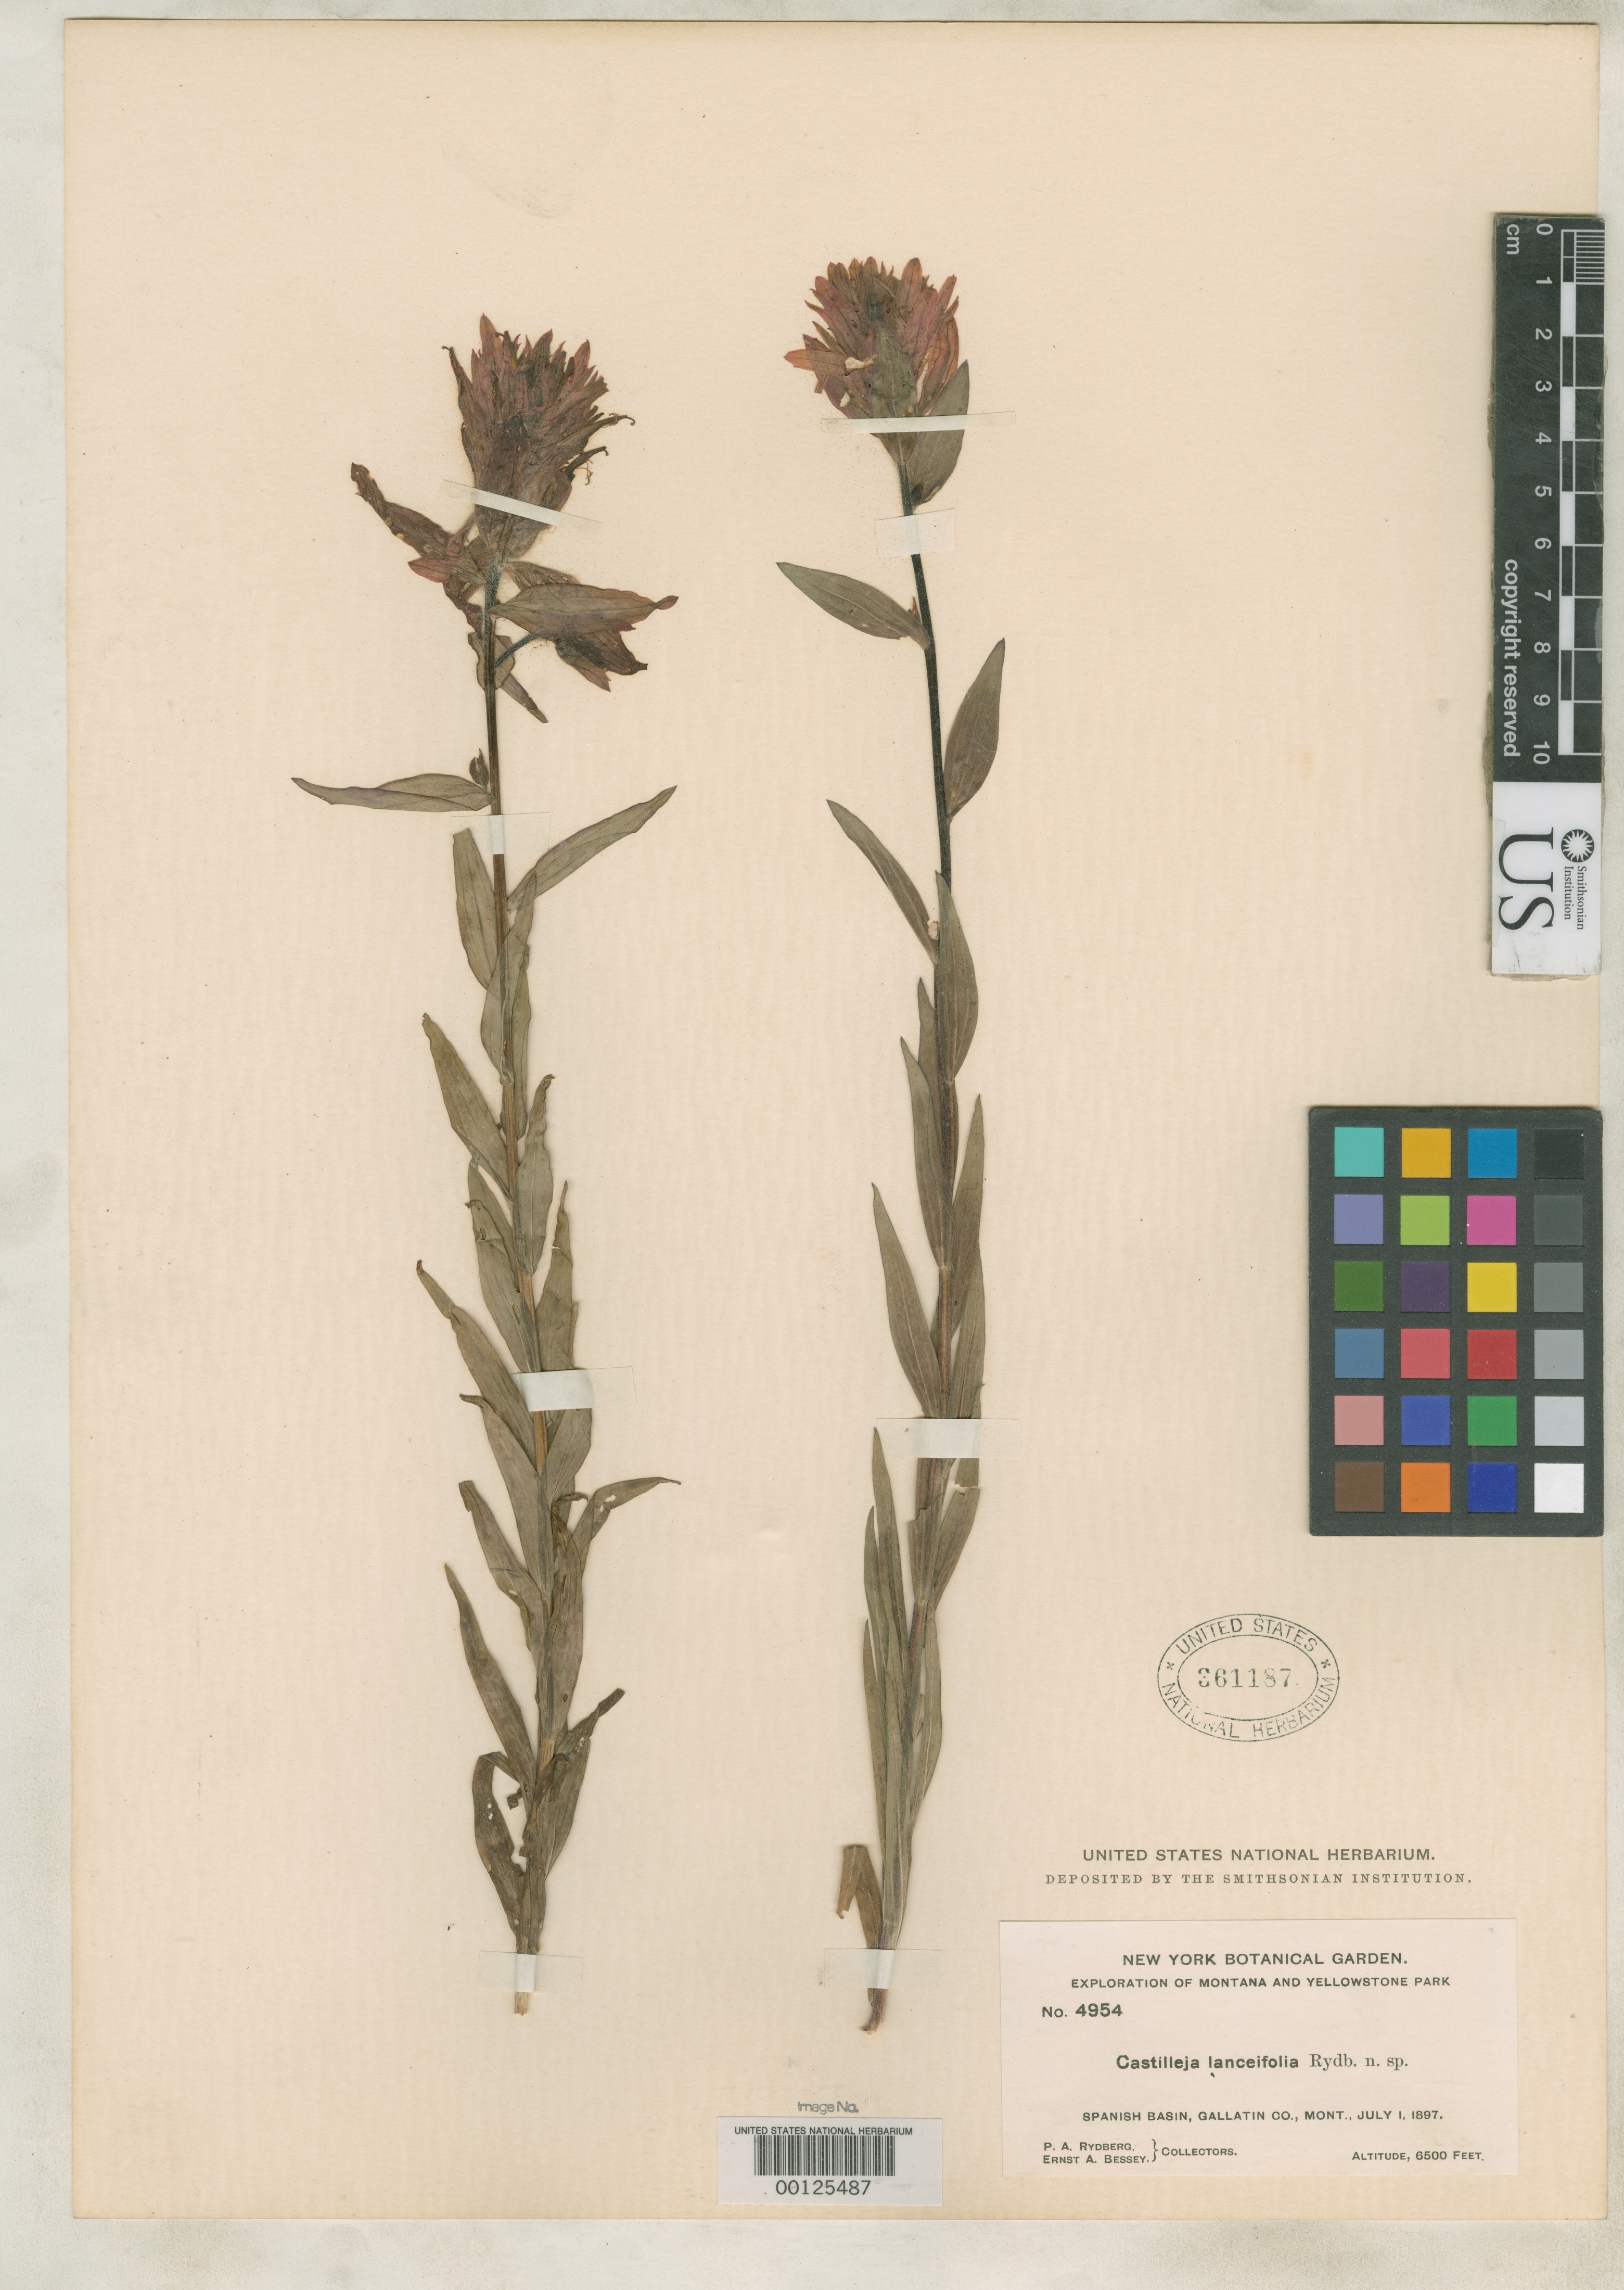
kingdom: Plantae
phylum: Tracheophyta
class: Magnoliopsida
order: Lamiales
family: Orobanchaceae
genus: Castilleja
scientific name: Castilleja lanceifolia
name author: Rydb.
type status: Isotype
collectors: P. A. Rydberg & E. Bessey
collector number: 4954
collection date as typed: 01 Jul 1897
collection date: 1897-07-01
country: United States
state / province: Montana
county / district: Gallatin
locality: Spanish Basin.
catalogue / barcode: US 361187